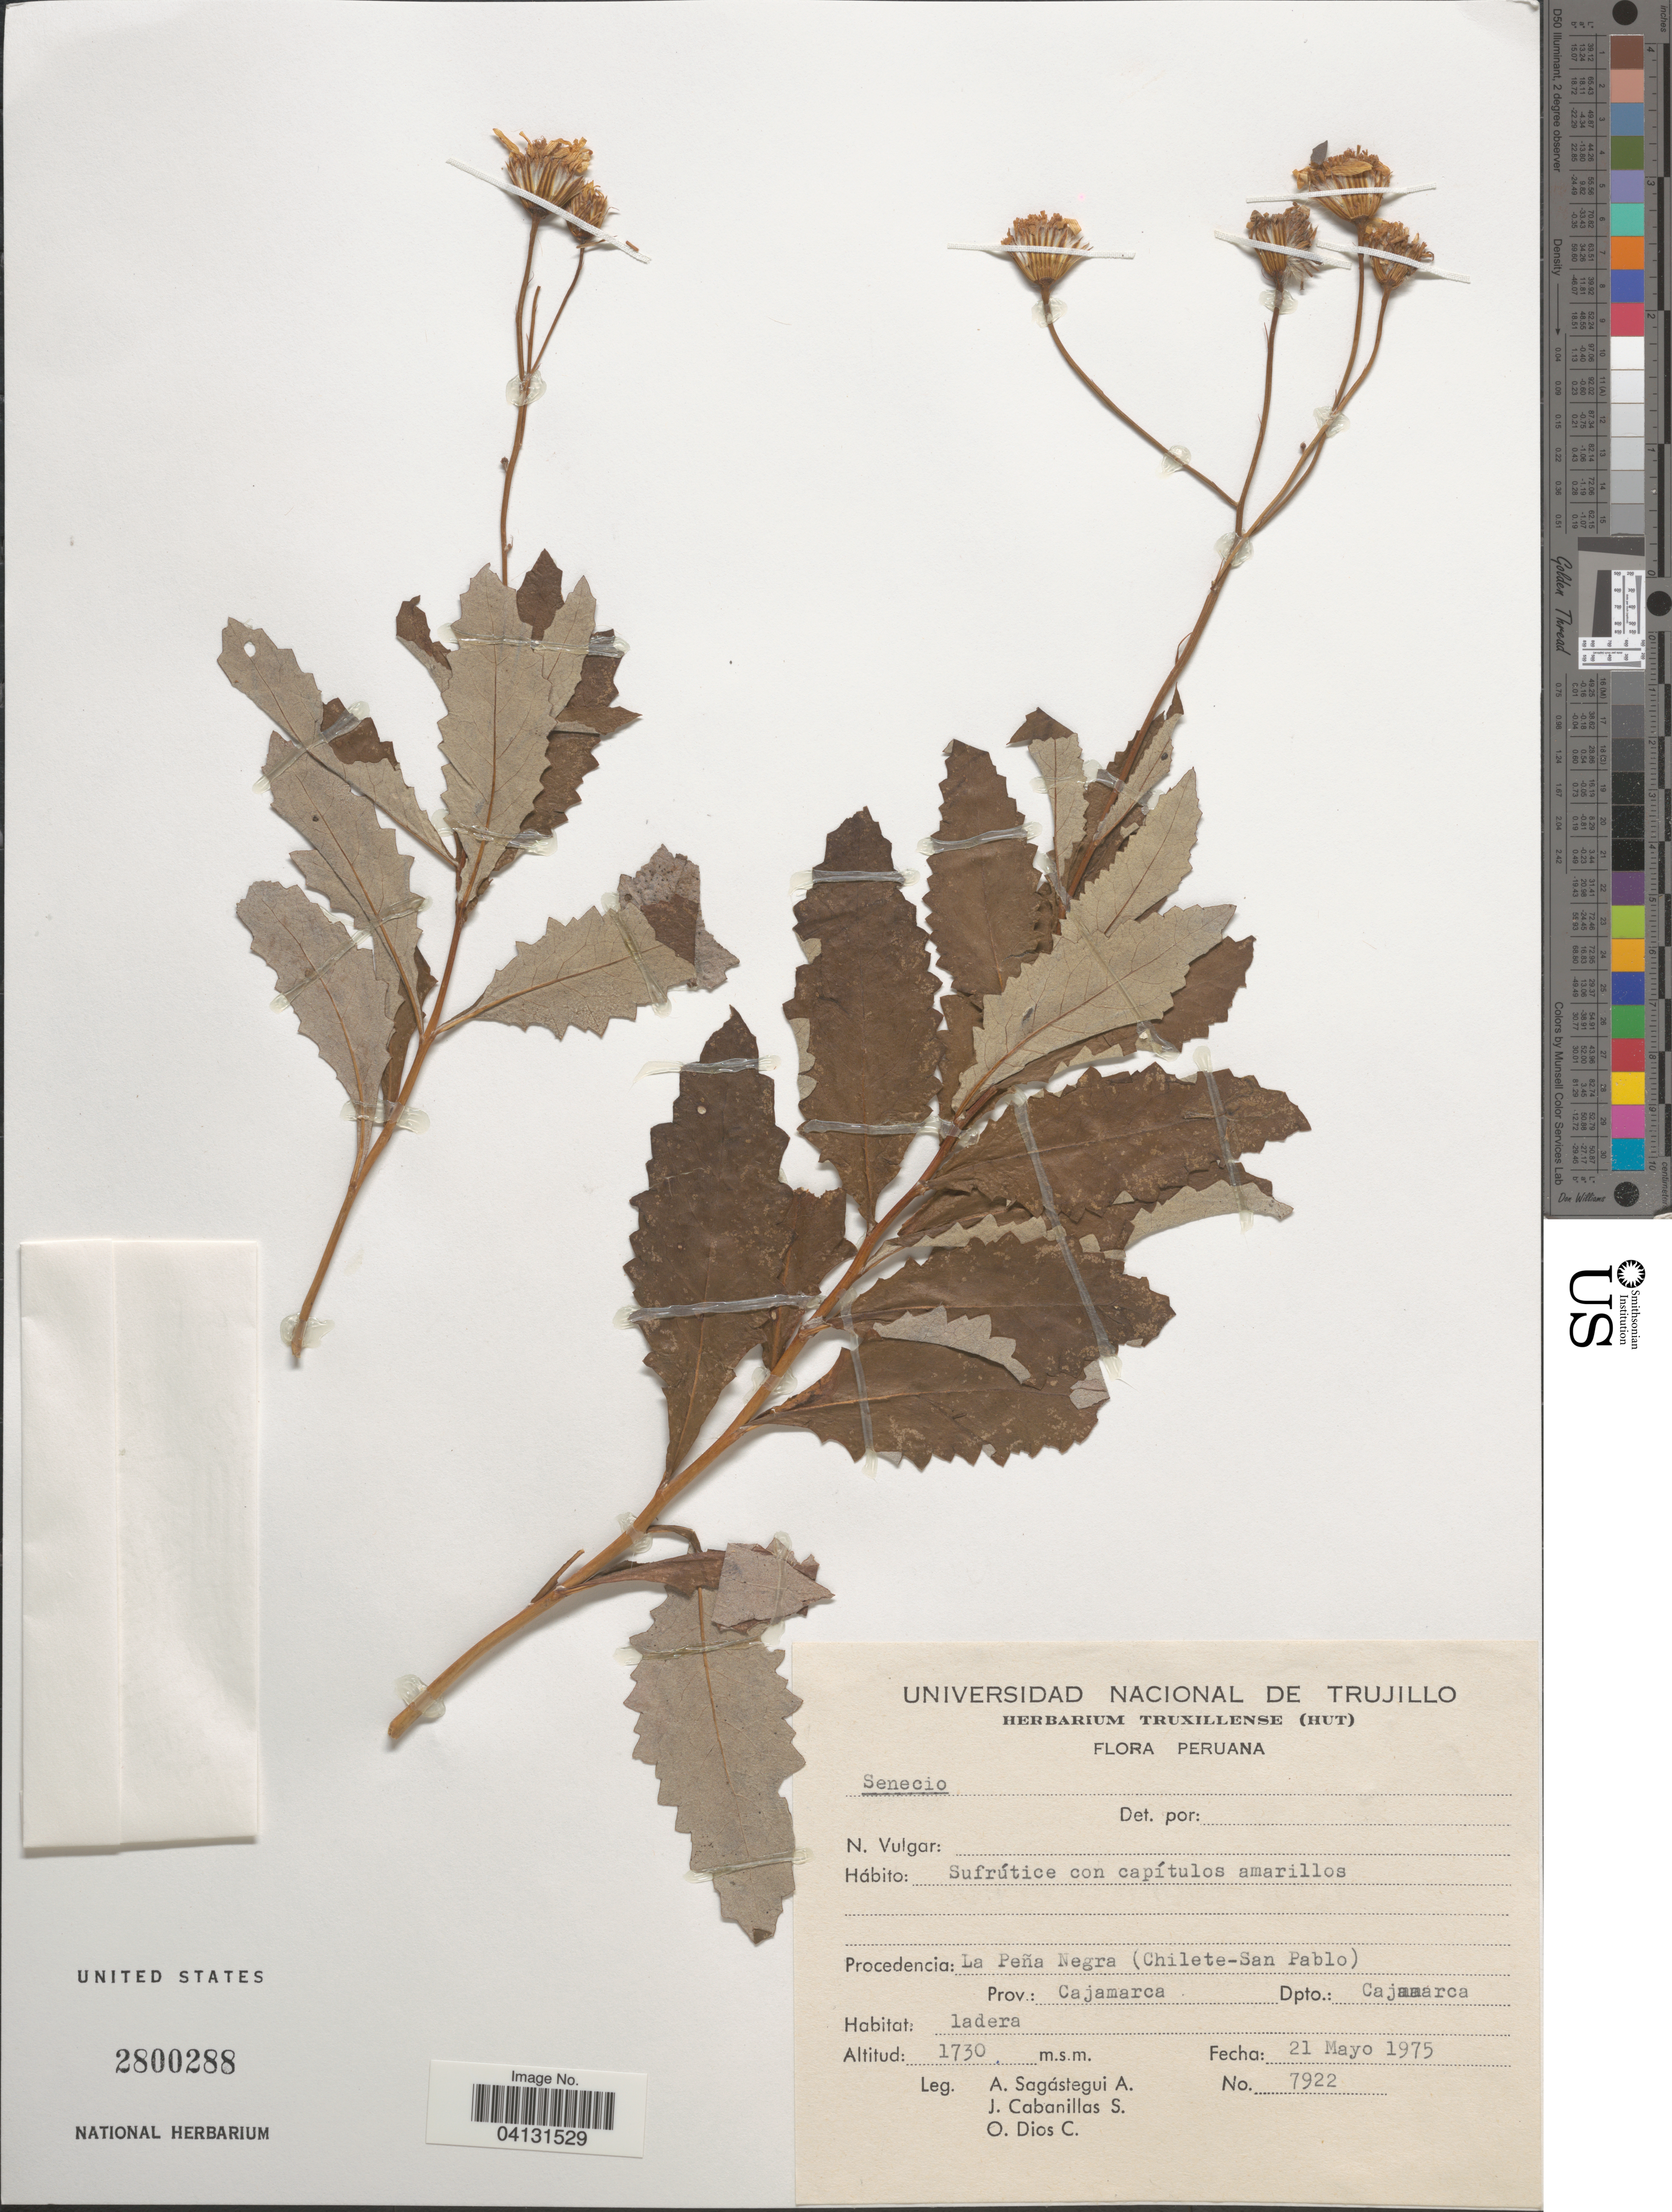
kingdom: Plantae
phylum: Tracheophyta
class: Magnoliopsida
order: Asterales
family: Asteraceae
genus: Senecio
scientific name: Senecio sp.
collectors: A. Sagástegui A., J. Cabanillas S. & O. Dios C.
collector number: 7922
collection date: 1975-05-21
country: Peru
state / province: Cajamarca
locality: La Peña Negra (Chilete-San Pablo). Dpto.: Cajamarco.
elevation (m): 1730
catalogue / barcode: US 2800288